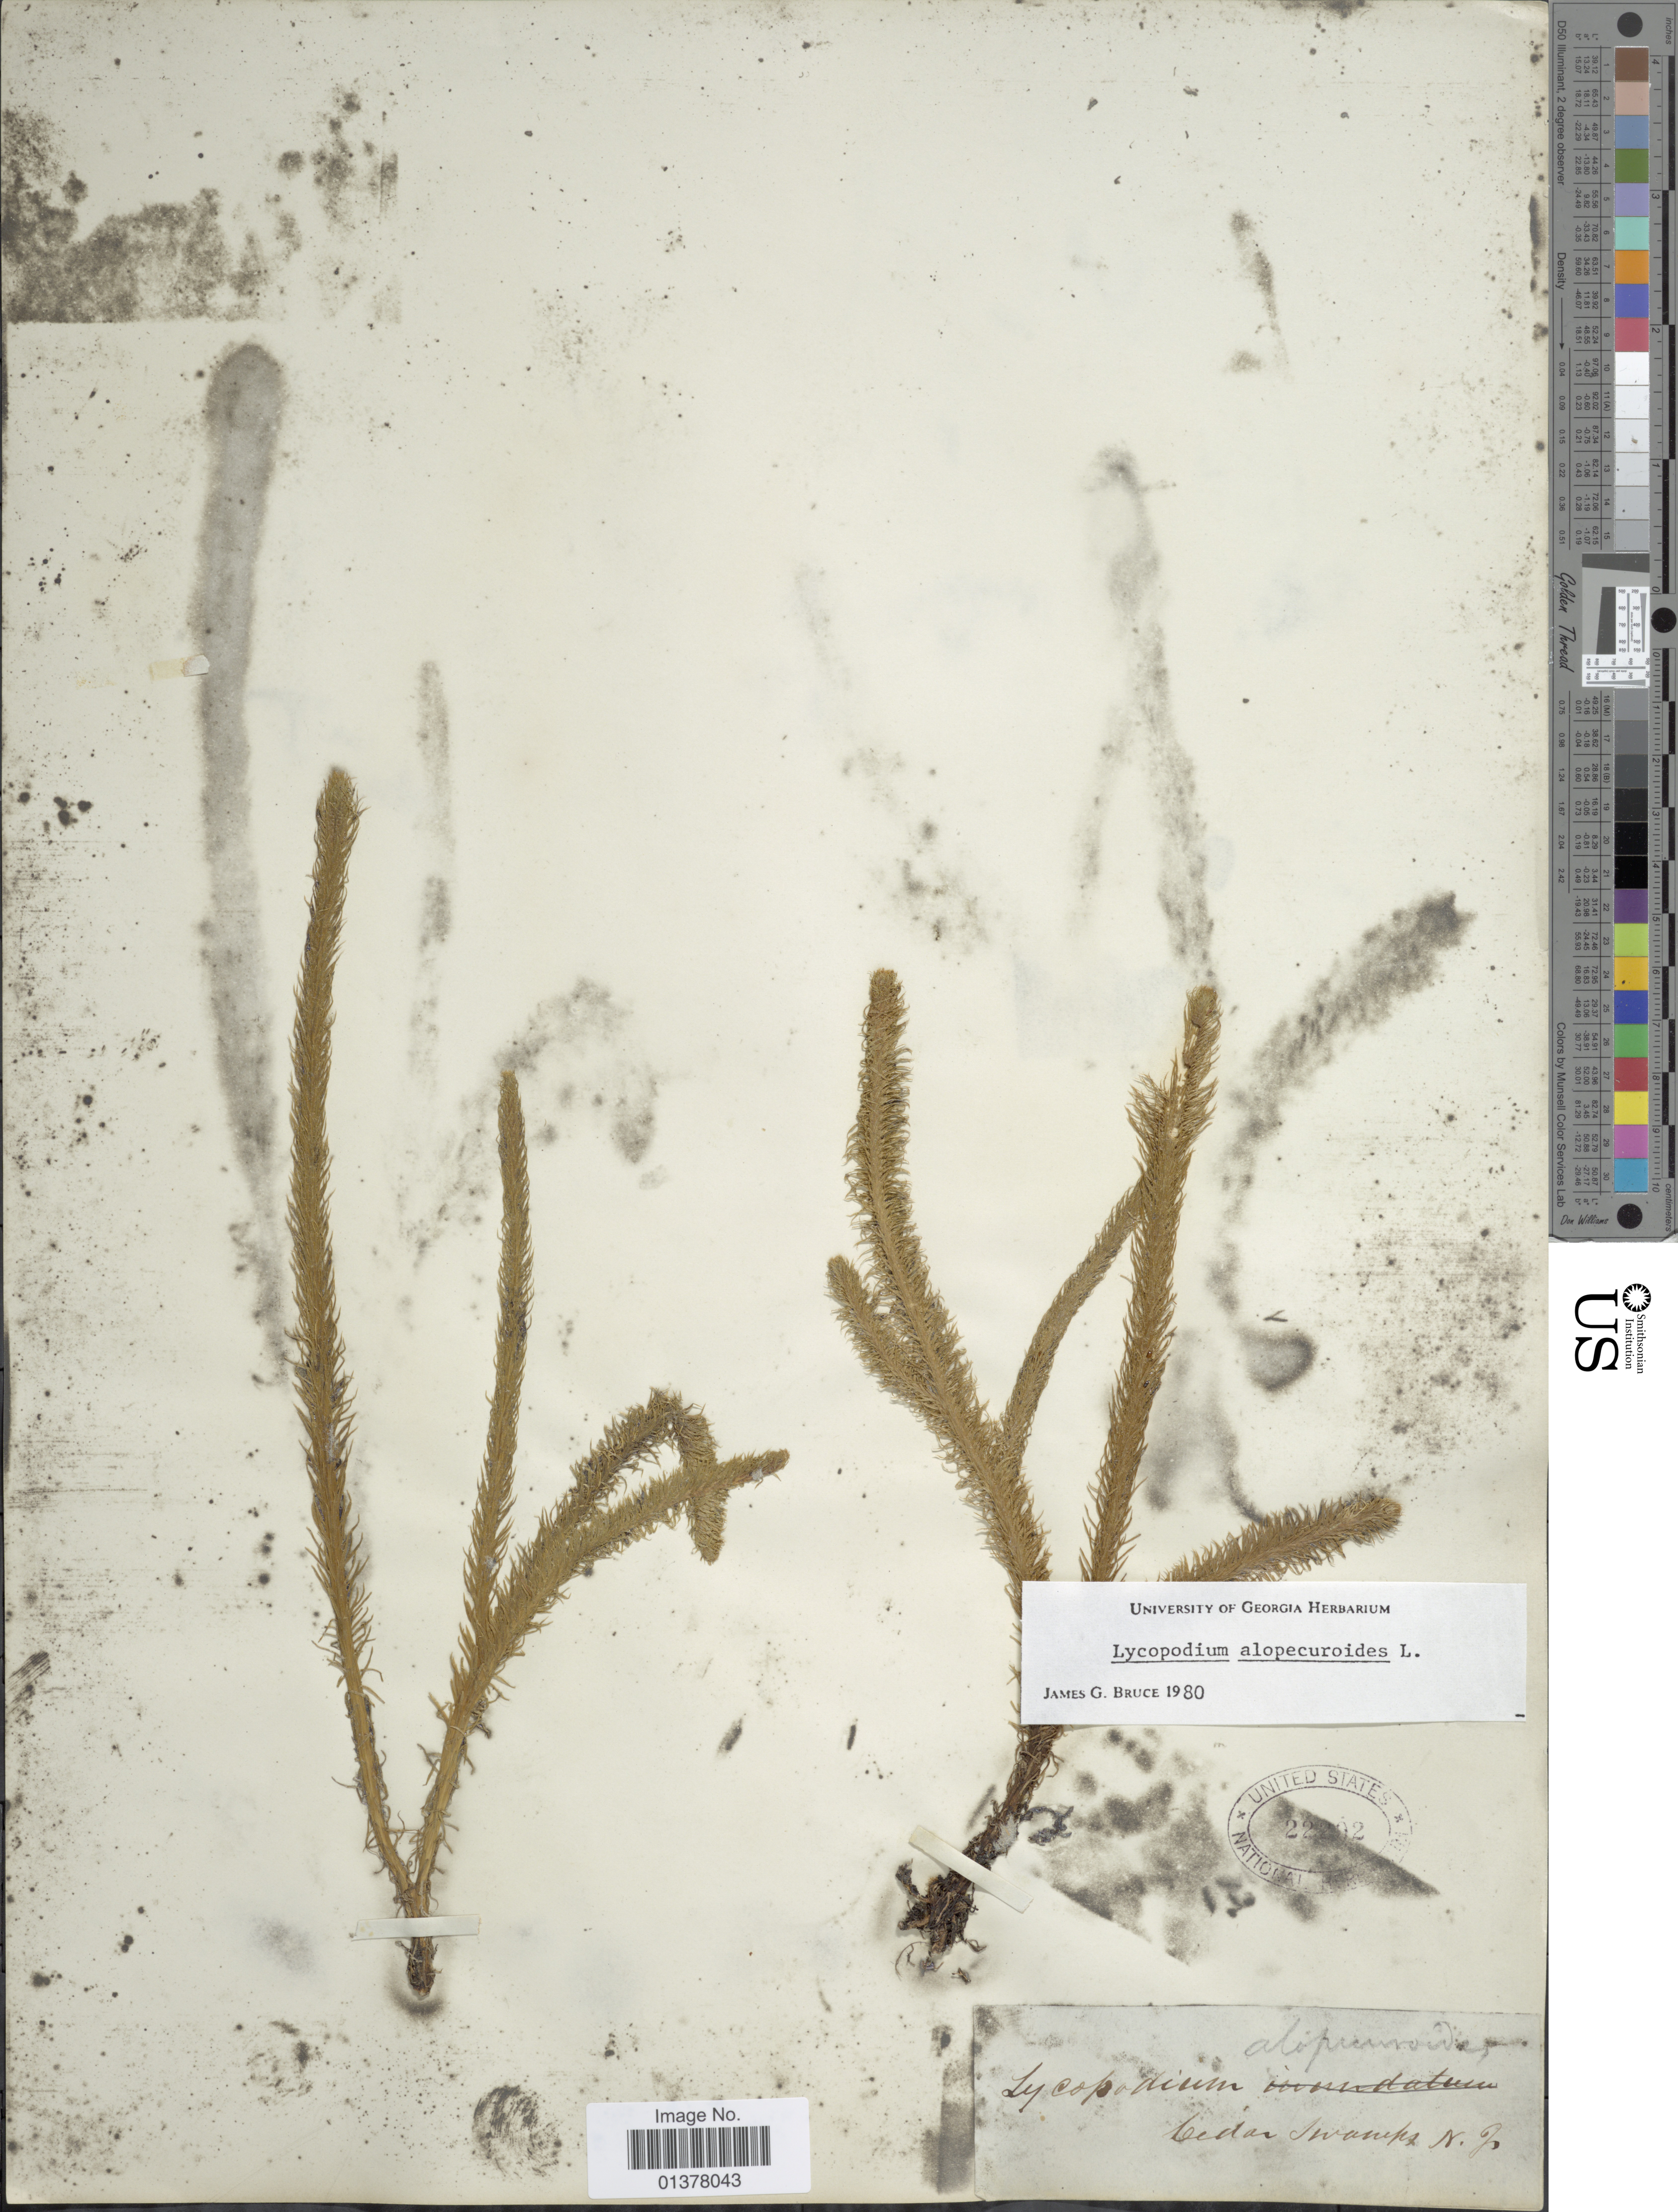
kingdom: Plantae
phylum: Tracheophyta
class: Lycopodiopsida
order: Lycopodiales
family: Lycopodiaceae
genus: Lycopodiella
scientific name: Lycopodiella alopecuroides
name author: (L.) Cranfill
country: United States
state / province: New Jersey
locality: Cedar Swamps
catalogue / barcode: US 22202